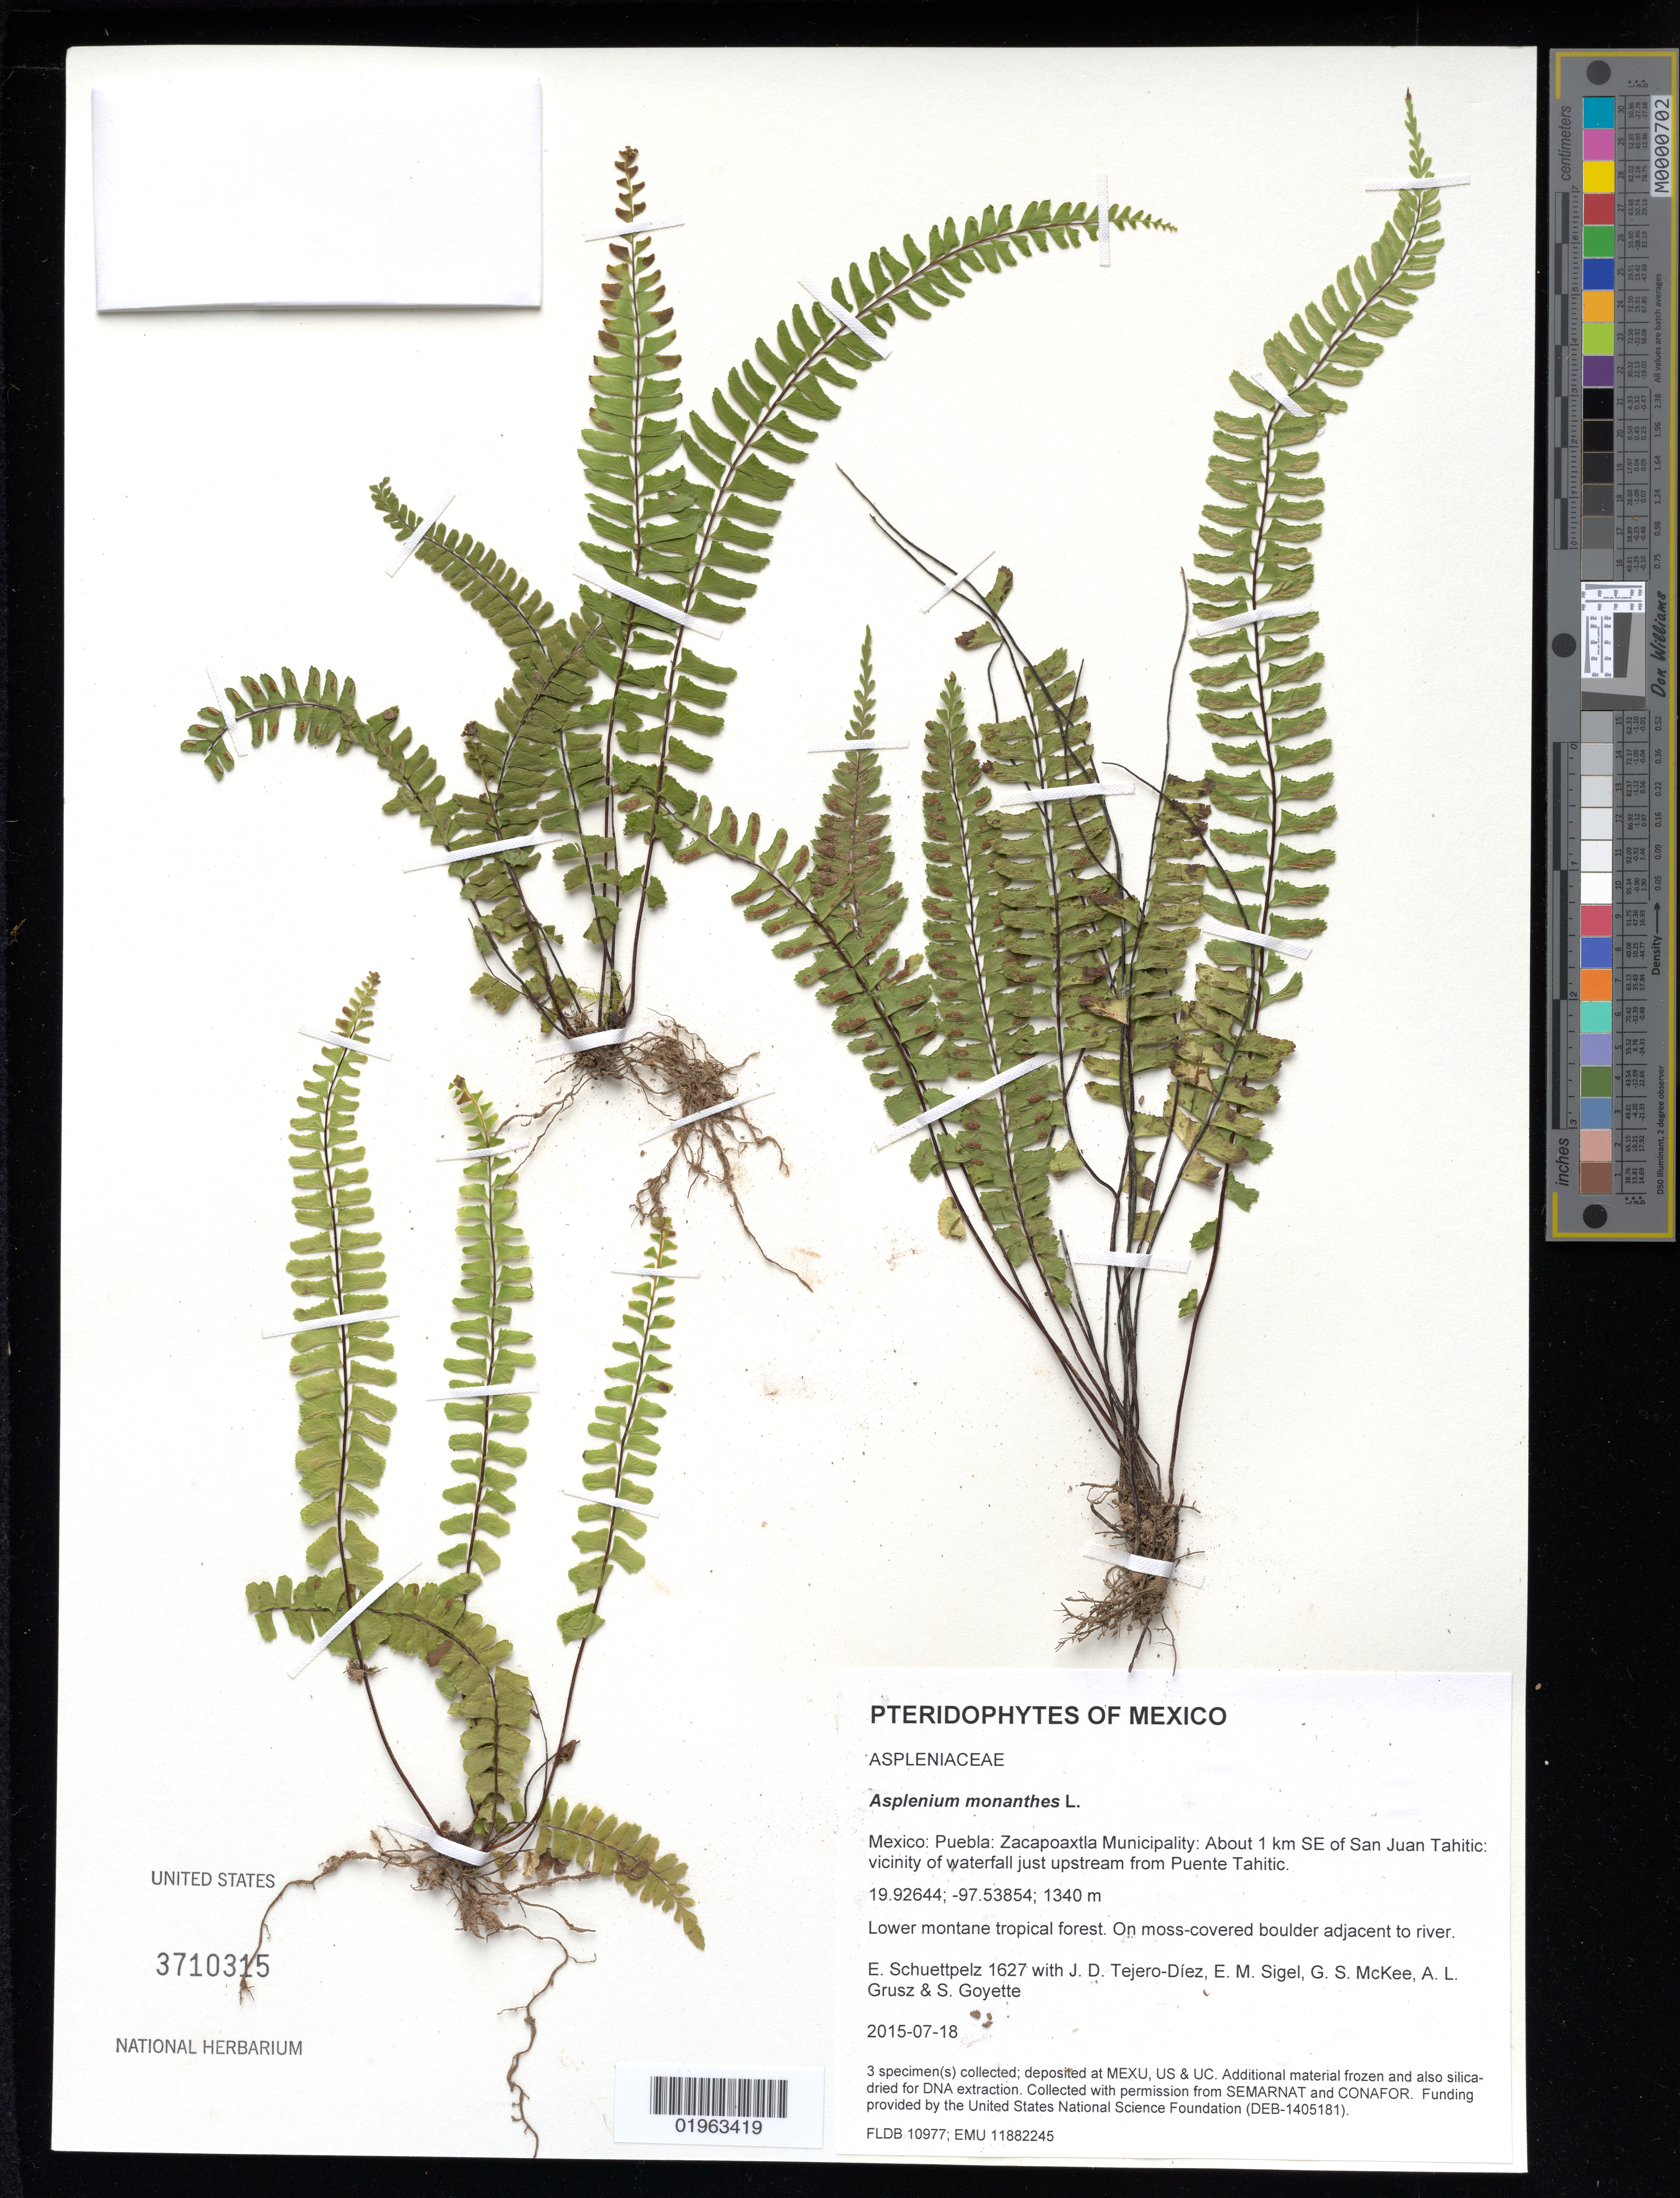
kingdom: Plantae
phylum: Tracheophyta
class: Polypodiopsida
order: Polypodiales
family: Aspleniaceae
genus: Asplenium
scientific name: Asplenium monanthes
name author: L.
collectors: E. Schuettpelz, D. Tejero-Díez, E. M. Sigel, G. S. McKee & A. Grusz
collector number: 1627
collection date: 2015-07-18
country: Mexico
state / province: Puebla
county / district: Zacapoaxtla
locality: About 1 km SE of San Juan Tahitic: vicinity of waterfall just upstream from Puente Tahitic.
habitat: Lower montane tropical forest.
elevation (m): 1340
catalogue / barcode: US 3710315